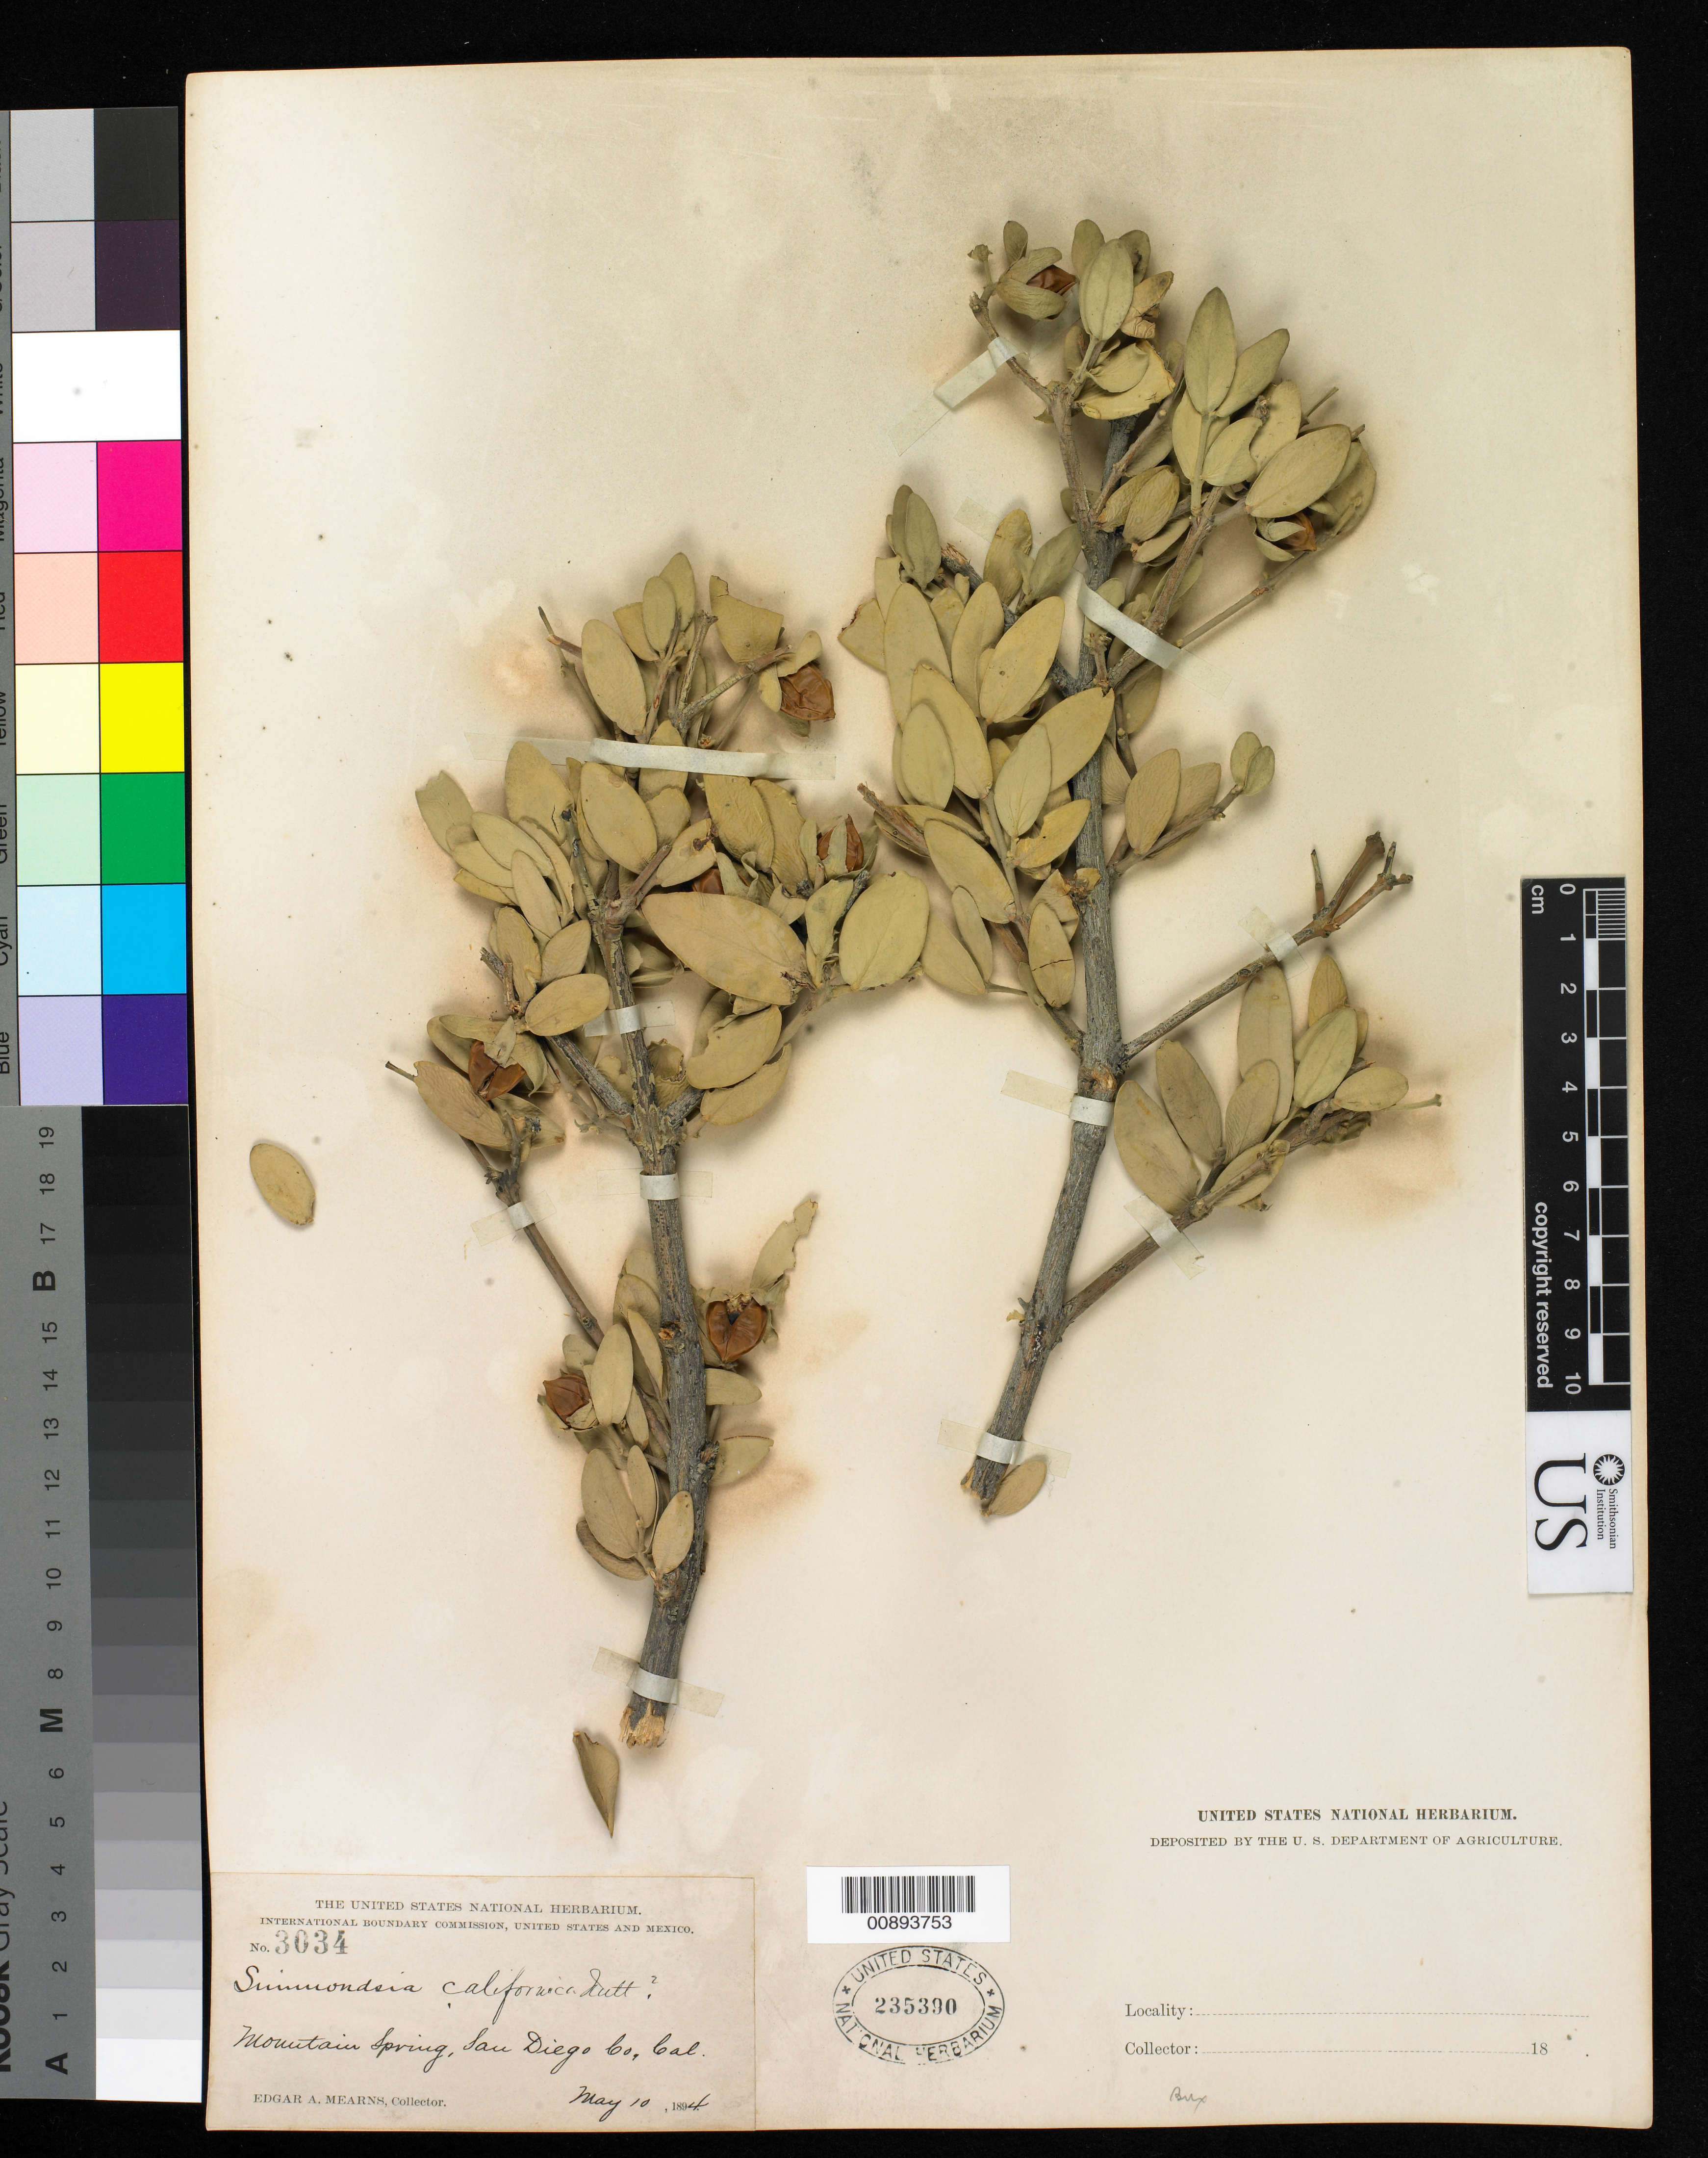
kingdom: Plantae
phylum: Tracheophyta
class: Magnoliopsida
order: Caryophyllales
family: Simmondsiaceae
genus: Simmondsia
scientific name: Simmondsia chinensis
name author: (Link) C.K. Schneid.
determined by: Strong, Mark T., (BOT), Smithsonian Institution - National Museum of Natural History (UNITED STATES)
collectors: E. A. Mearns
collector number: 3034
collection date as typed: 10 May 1894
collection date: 1894-05-10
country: United States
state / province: California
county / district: San Diego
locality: Mountain Spring, San Diego County, California.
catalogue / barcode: US 235390